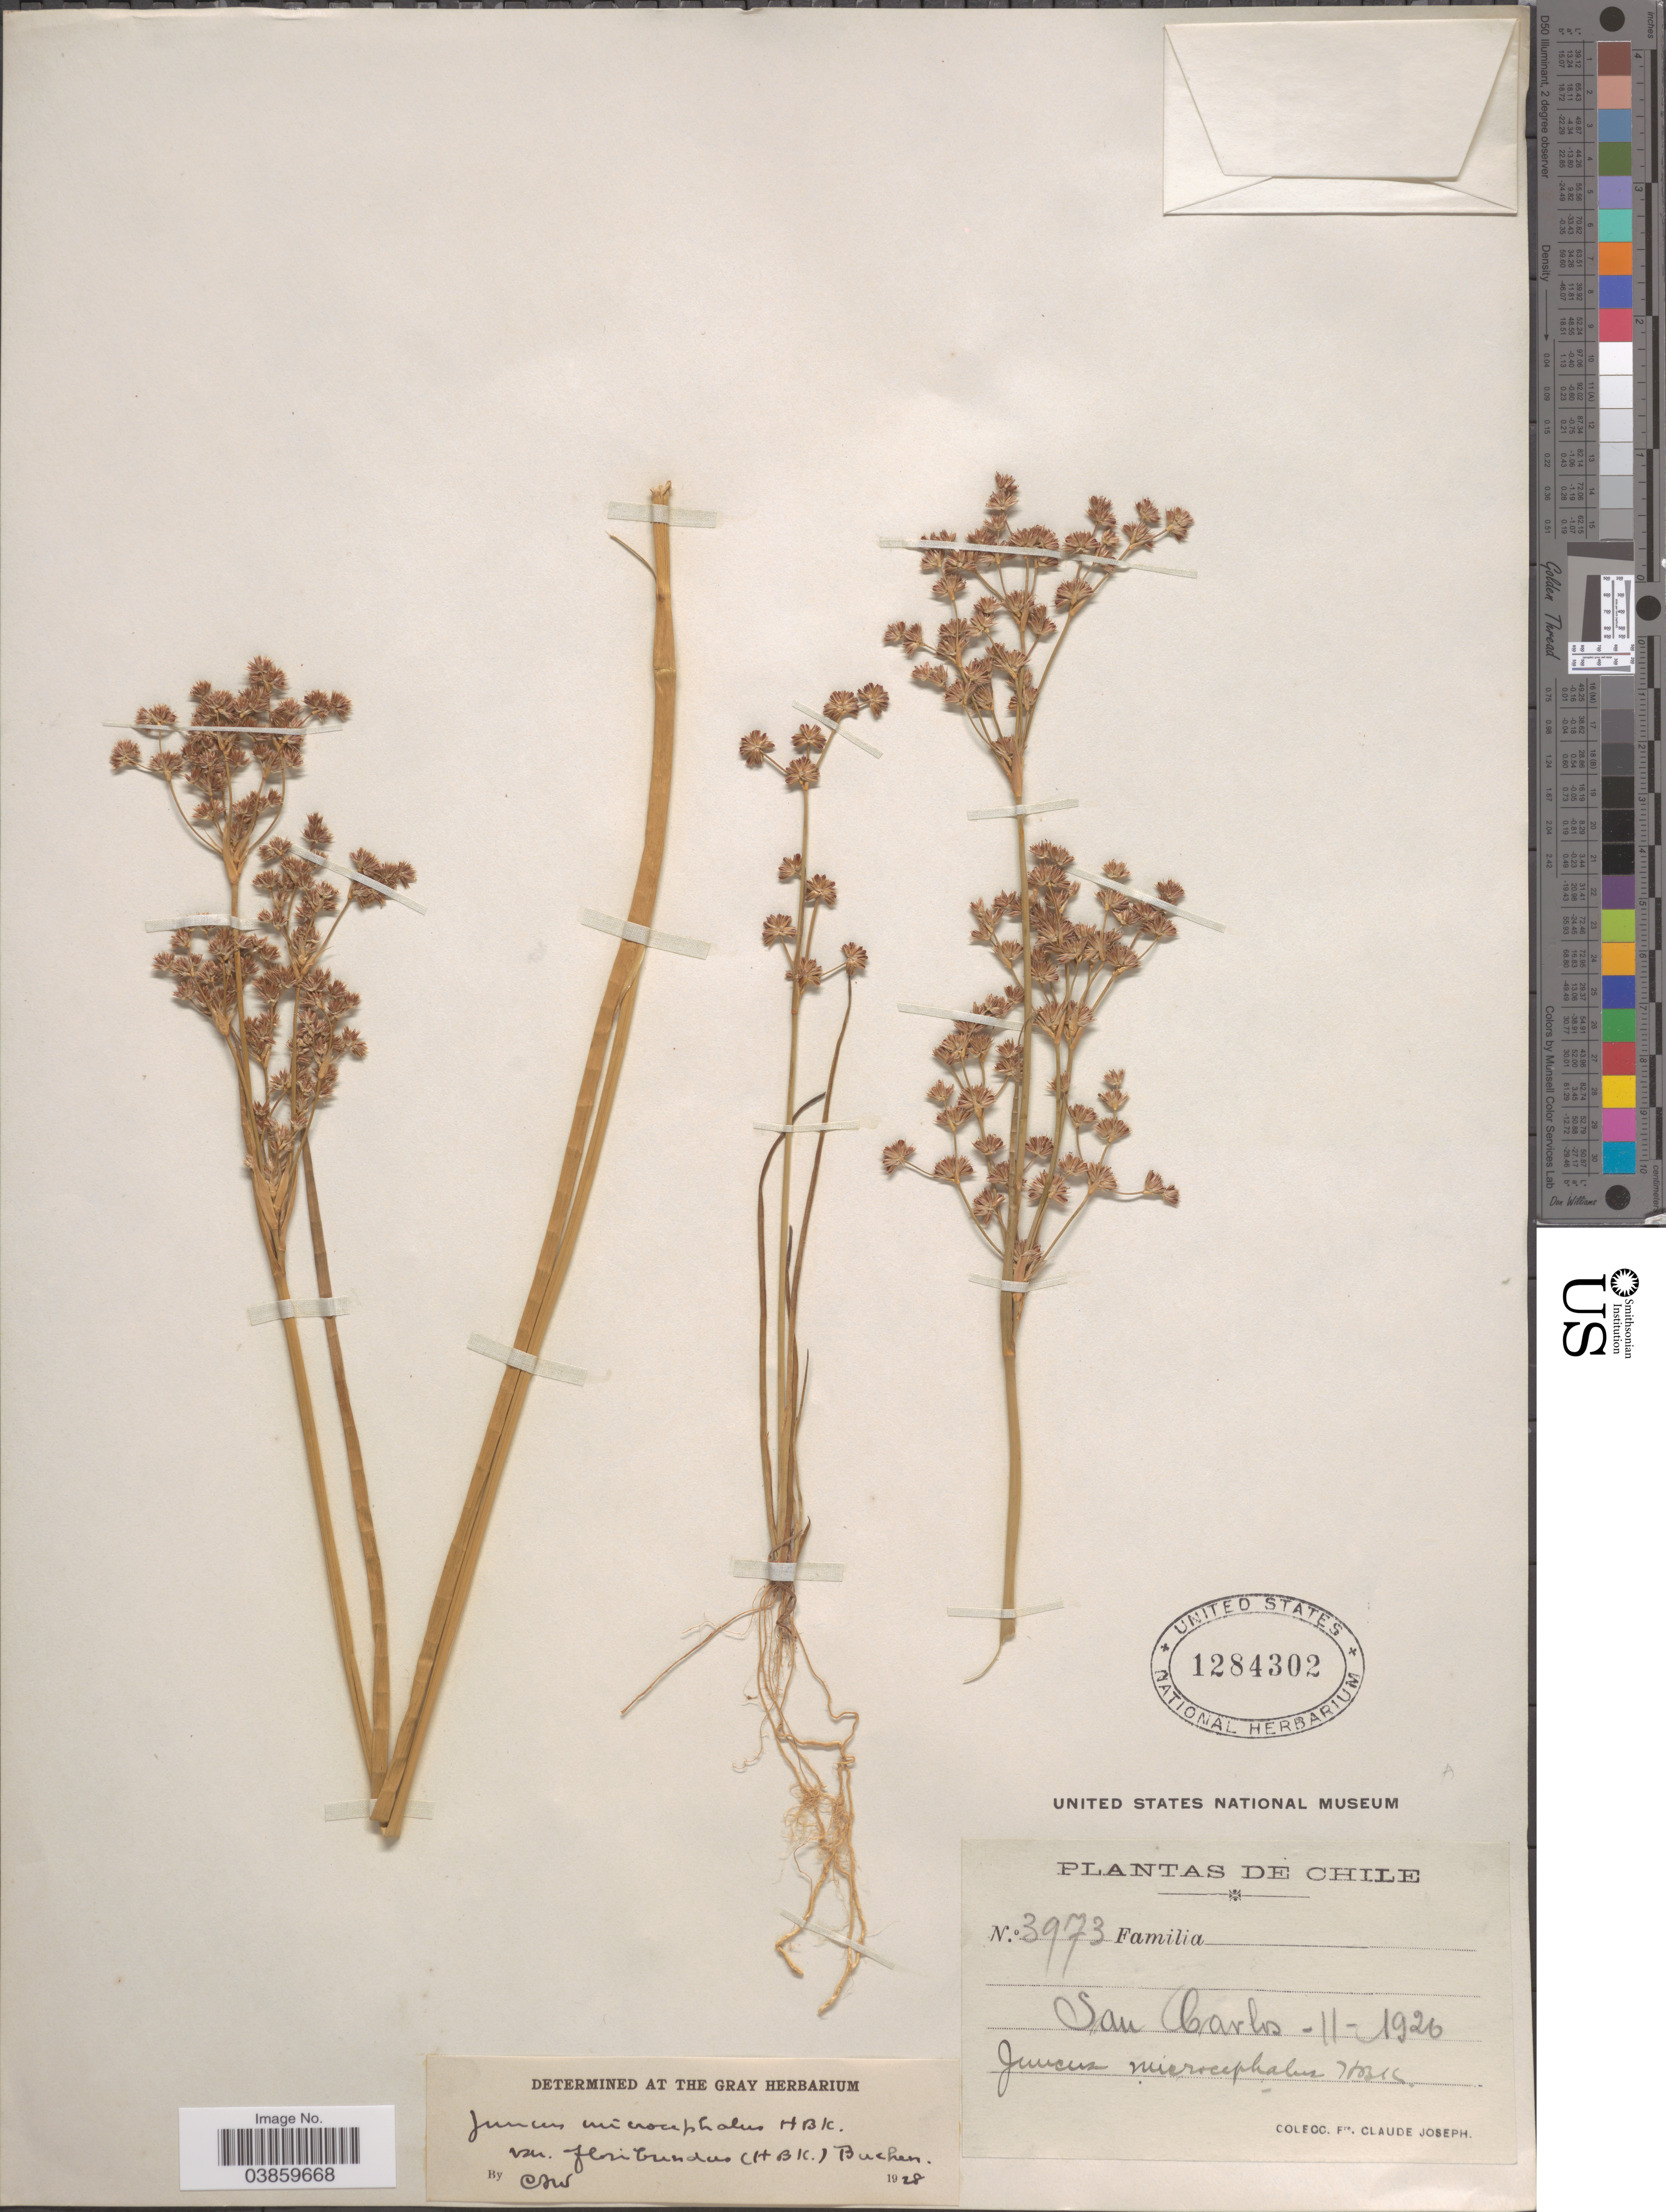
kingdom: Plantae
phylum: Tracheophyta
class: Liliopsida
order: Poales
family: Juncaceae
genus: Juncus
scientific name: Juncus microcephalus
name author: Kunth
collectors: Bro. Claude-Joseph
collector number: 3973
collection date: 1926-11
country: Chile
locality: San Carlos.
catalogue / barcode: US 1284302